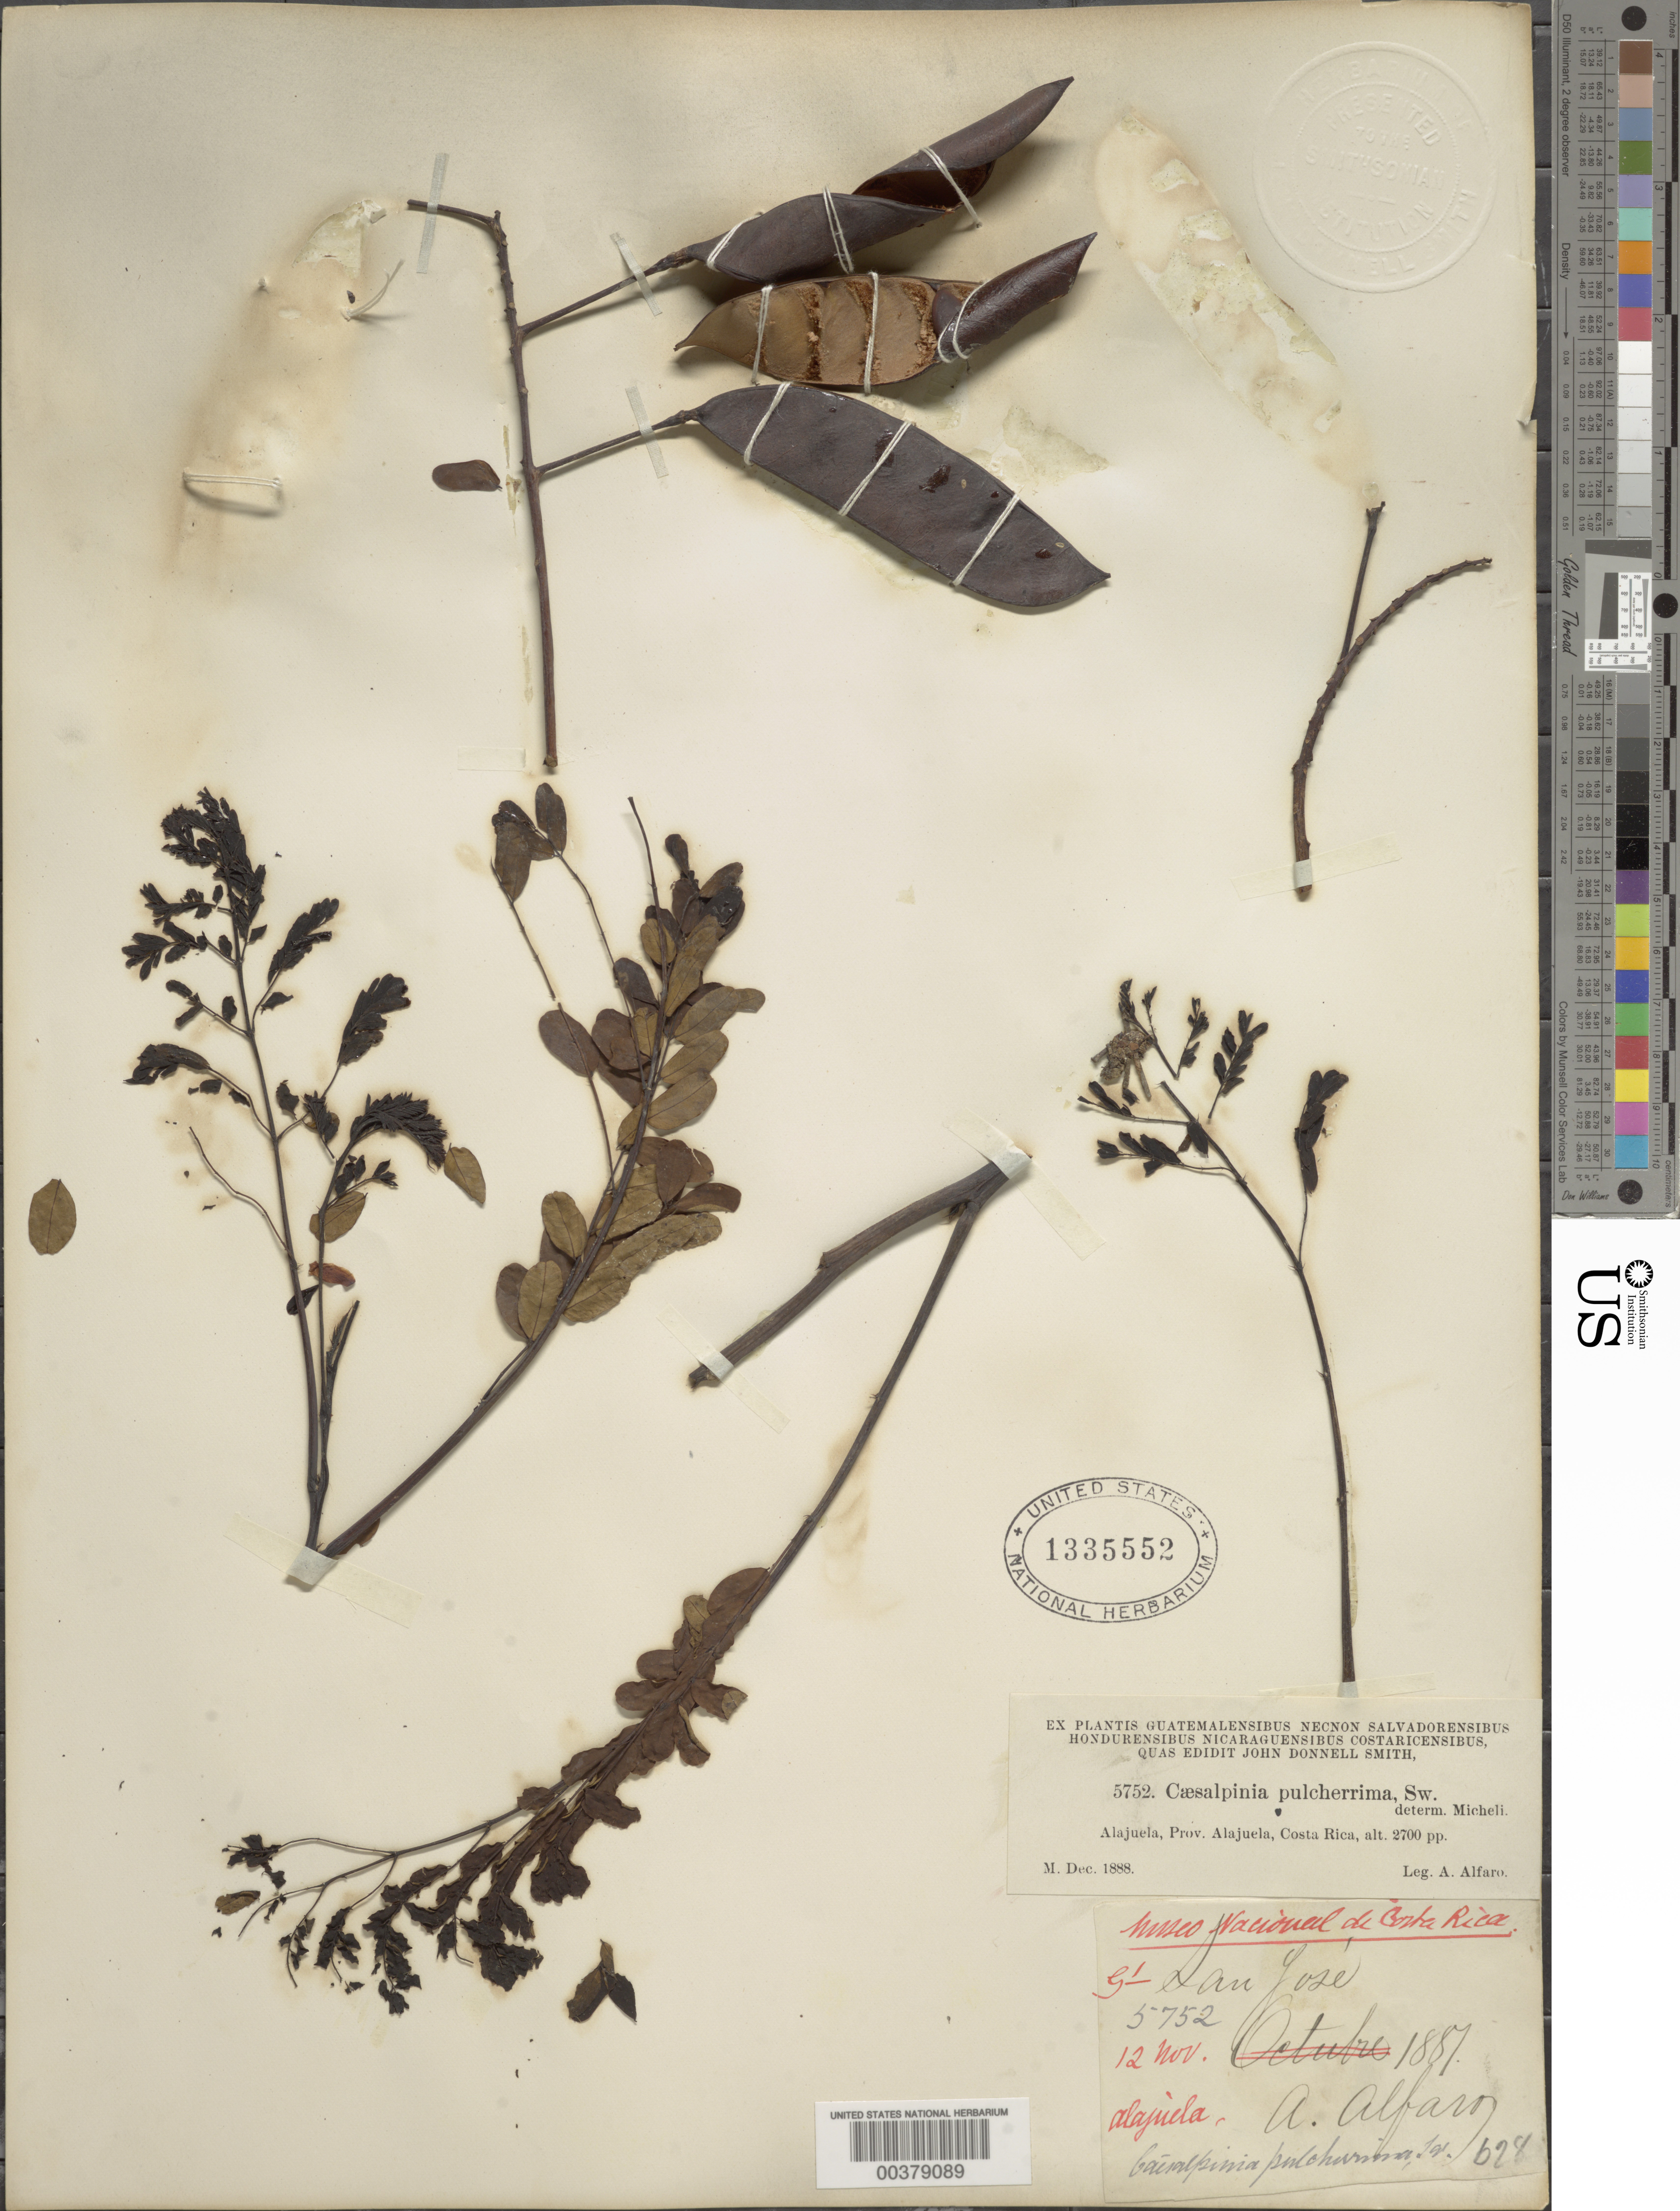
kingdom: Plantae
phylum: Tracheophyta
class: Magnoliopsida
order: Fabales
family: Fabaceae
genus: Caesalpinia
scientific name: Caesalpinia pulcherrima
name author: (L.) Sw.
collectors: A. Alfaro Gonzalez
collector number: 5752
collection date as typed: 12 Nov 1887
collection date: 1887-11-12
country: Costa Rica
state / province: Alajuela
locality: Alajuela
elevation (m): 823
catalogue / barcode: US 1335552